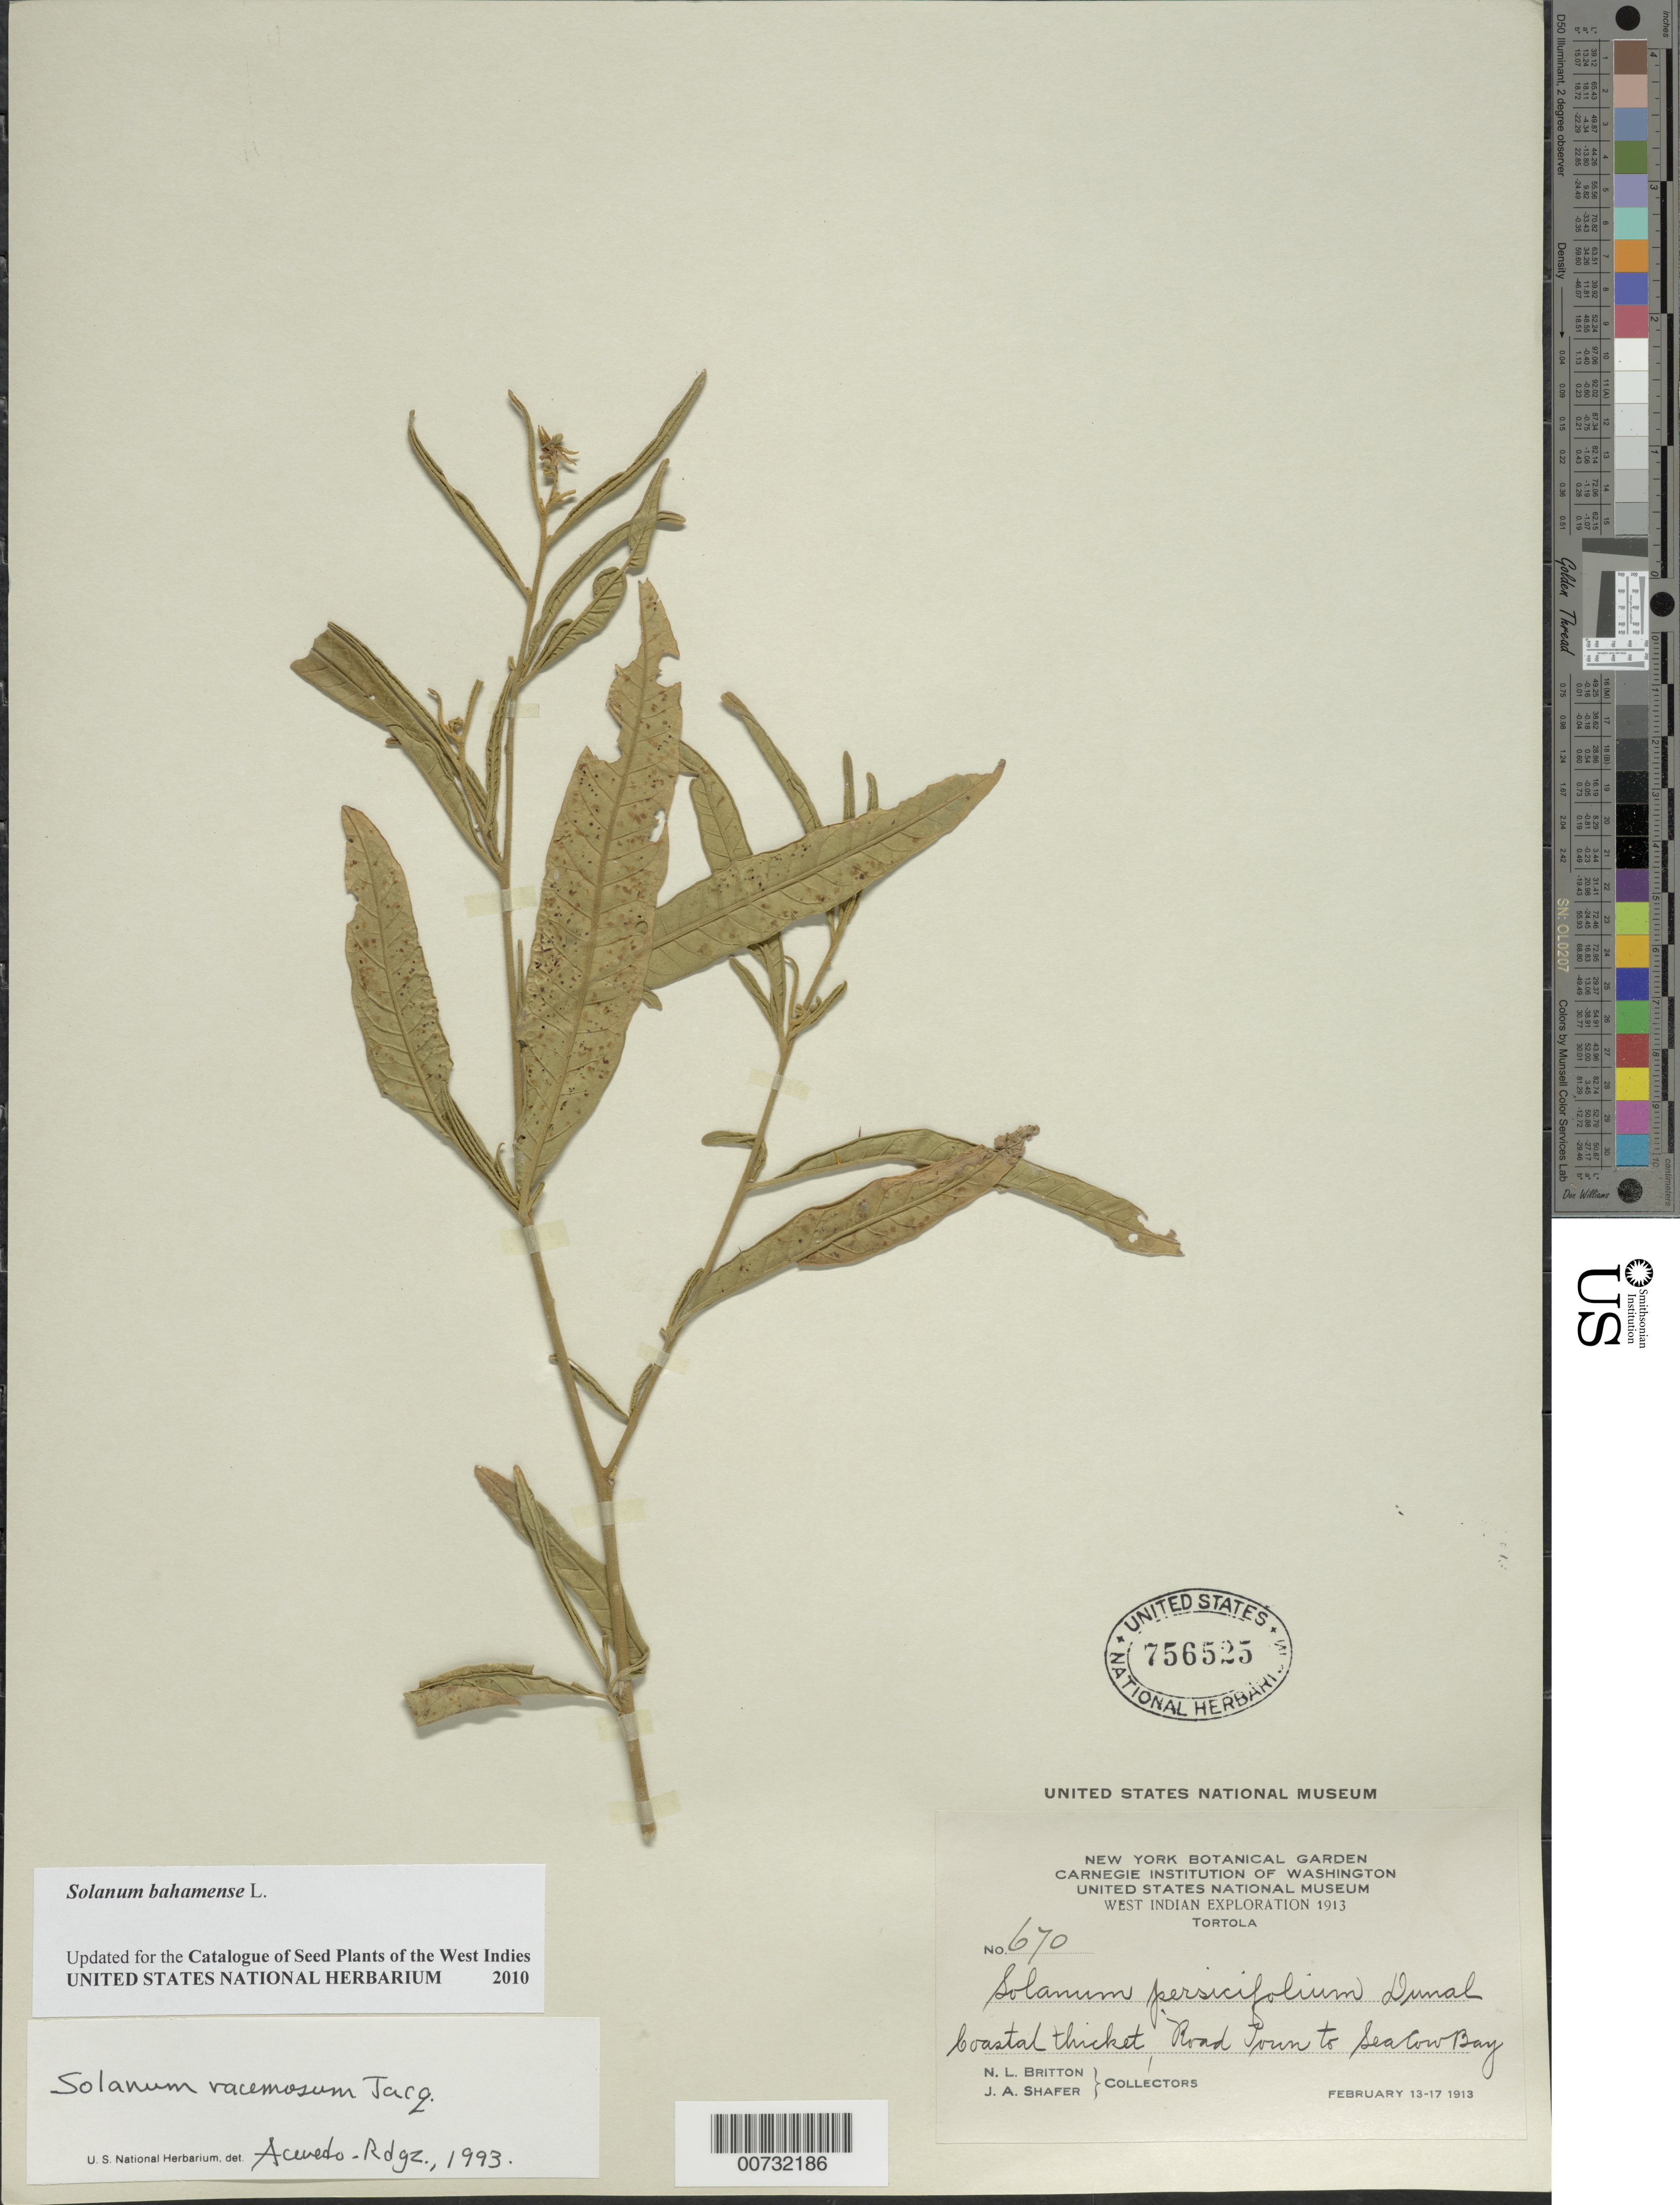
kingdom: Plantae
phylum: Tracheophyta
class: Magnoliopsida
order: Solanales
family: Solanaceae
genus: Solanum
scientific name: Solanum bahamense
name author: L.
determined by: Acevedo-Rodríguez, P., (BOT), Smithsonian Institution - National Museum of Natural History (UNITED STATES)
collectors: N. Britton & J. A. Shafer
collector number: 670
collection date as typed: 13 Feb 1913 to 17 Feb 1913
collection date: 1913-02-13/1913-02-17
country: British Virgin Islands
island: Tortola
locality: Road Town to Sea Cow Bay.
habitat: Coastal thicket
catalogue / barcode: US 756525